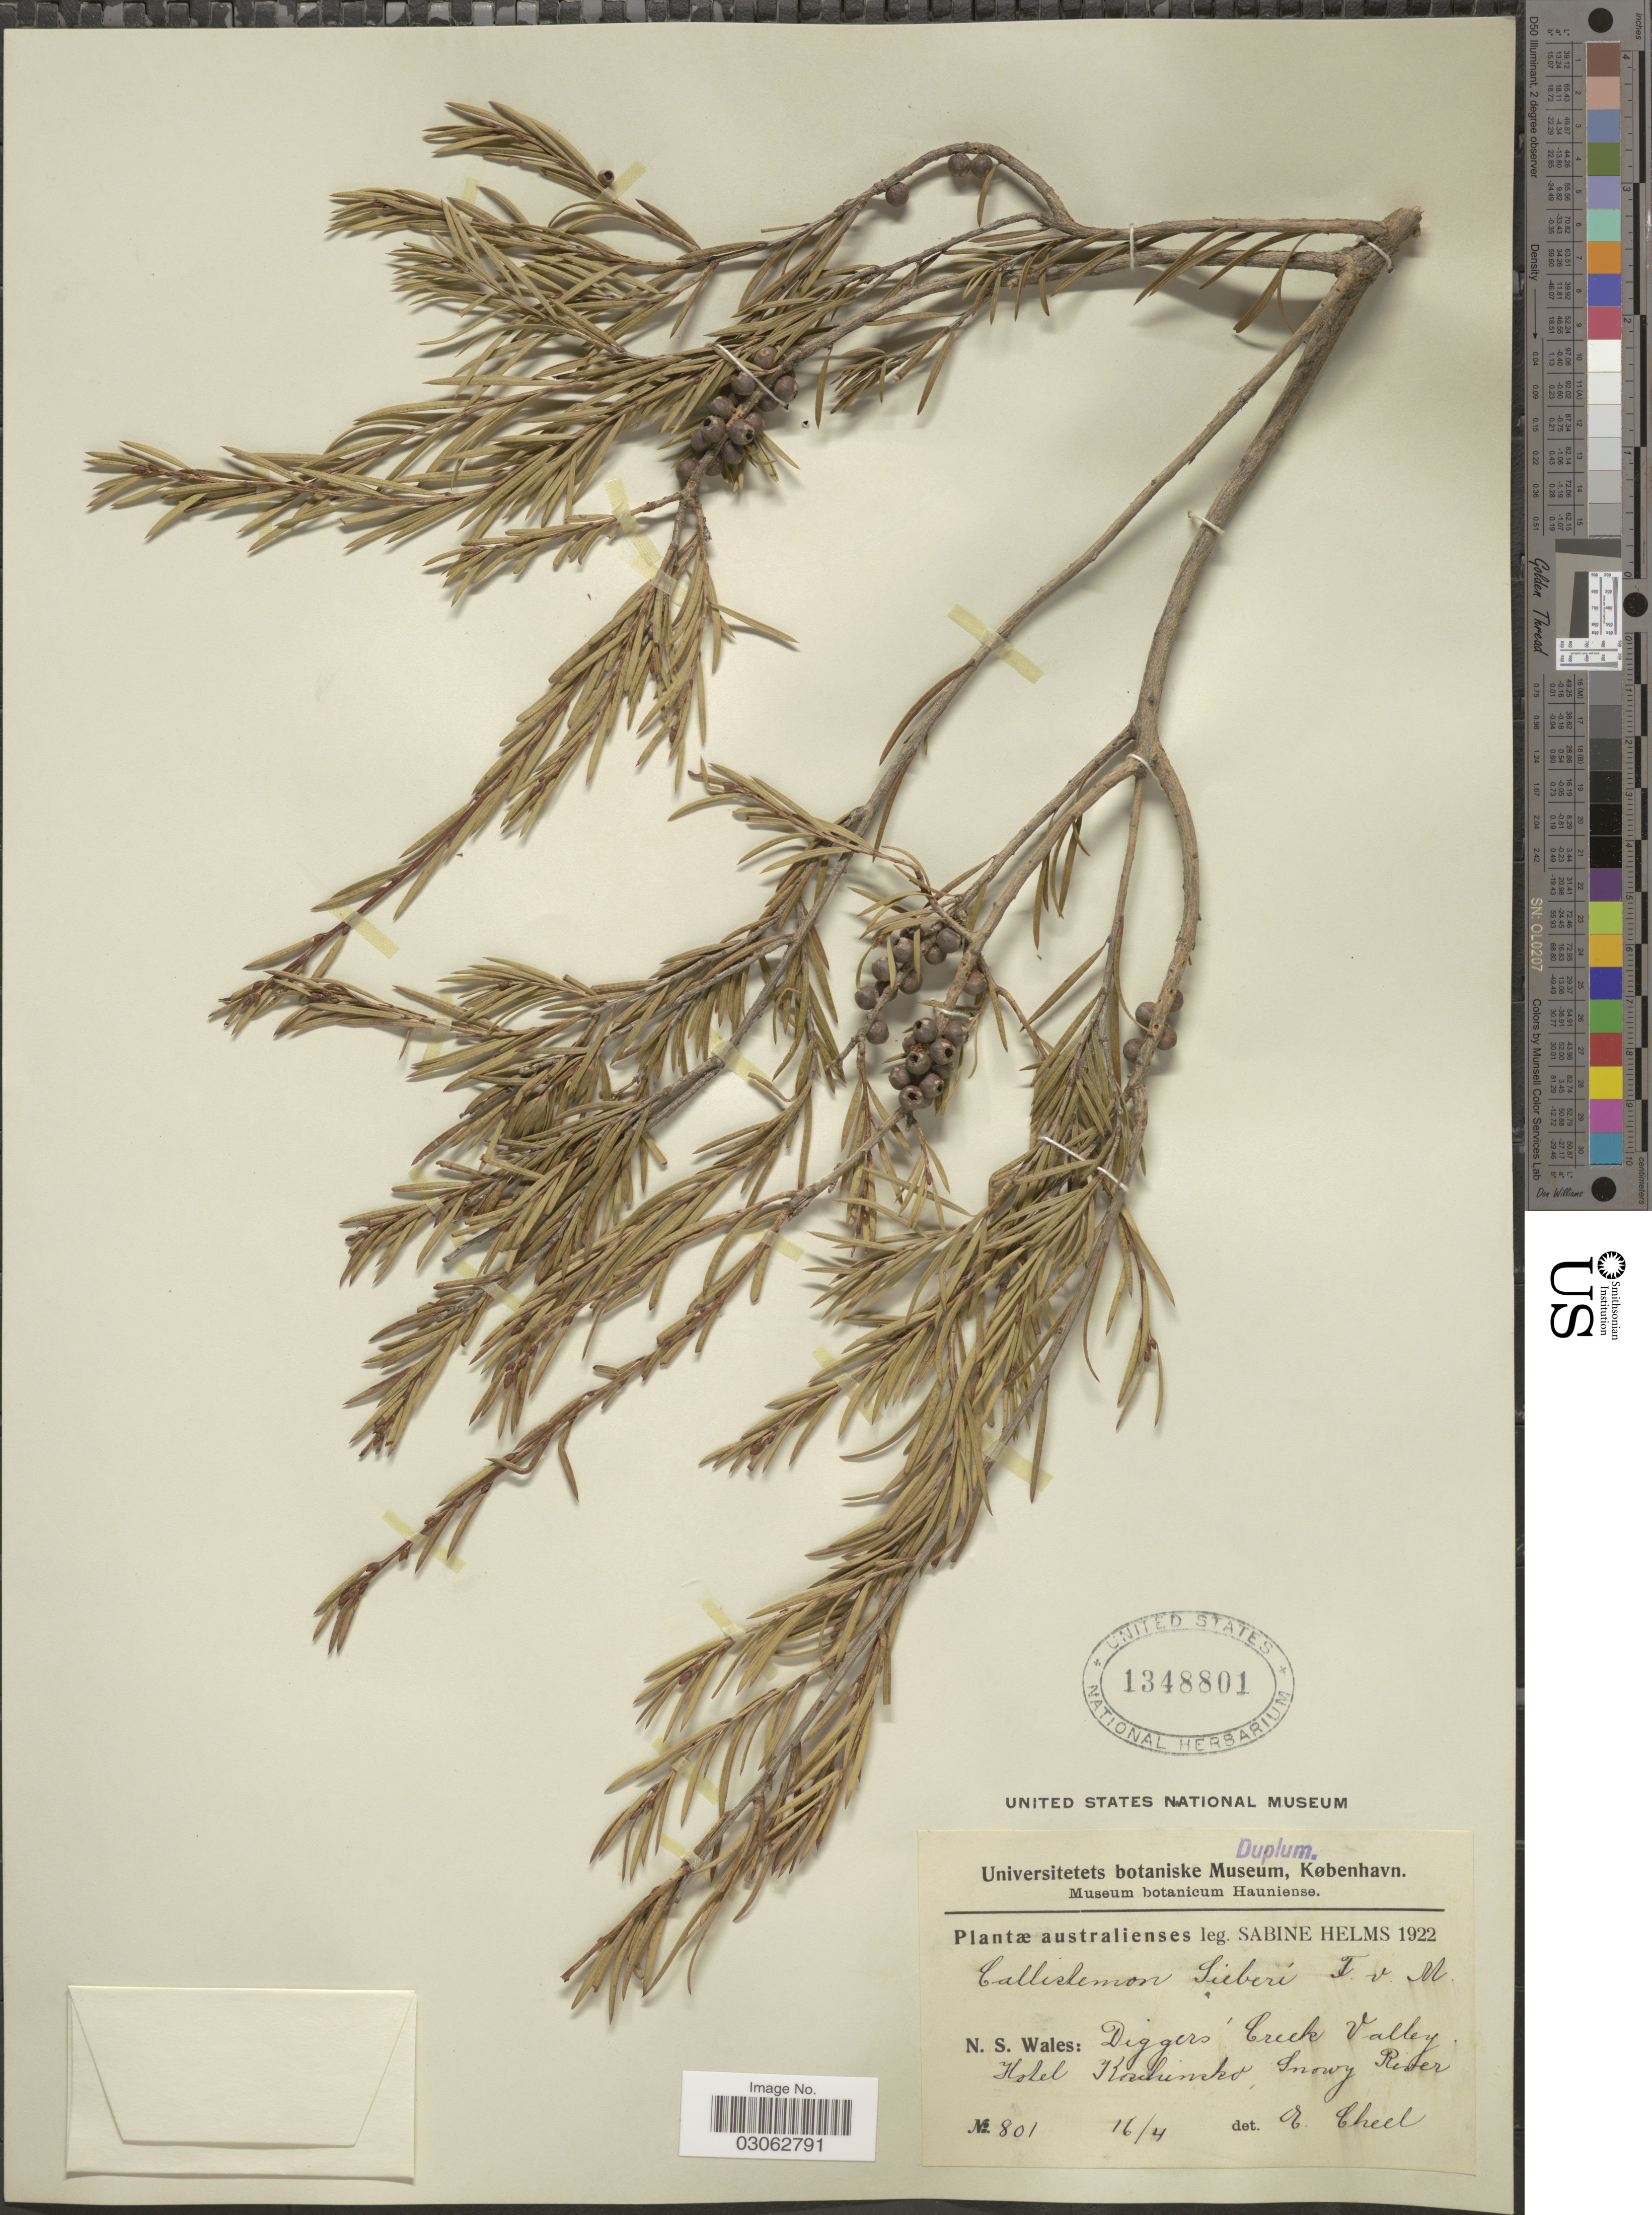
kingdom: Plantae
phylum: Tracheophyta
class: Magnoliopsida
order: Myrtales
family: Myrtaceae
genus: Callistemon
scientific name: Callistemon sieberi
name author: DC.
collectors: S. Helms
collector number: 801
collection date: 1922-04-16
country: Australia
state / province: New South Wales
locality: N. S. Wales: Diggers ' Creek Valley. Hotel Koschinsko, Snowy River.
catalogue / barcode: US 1348801